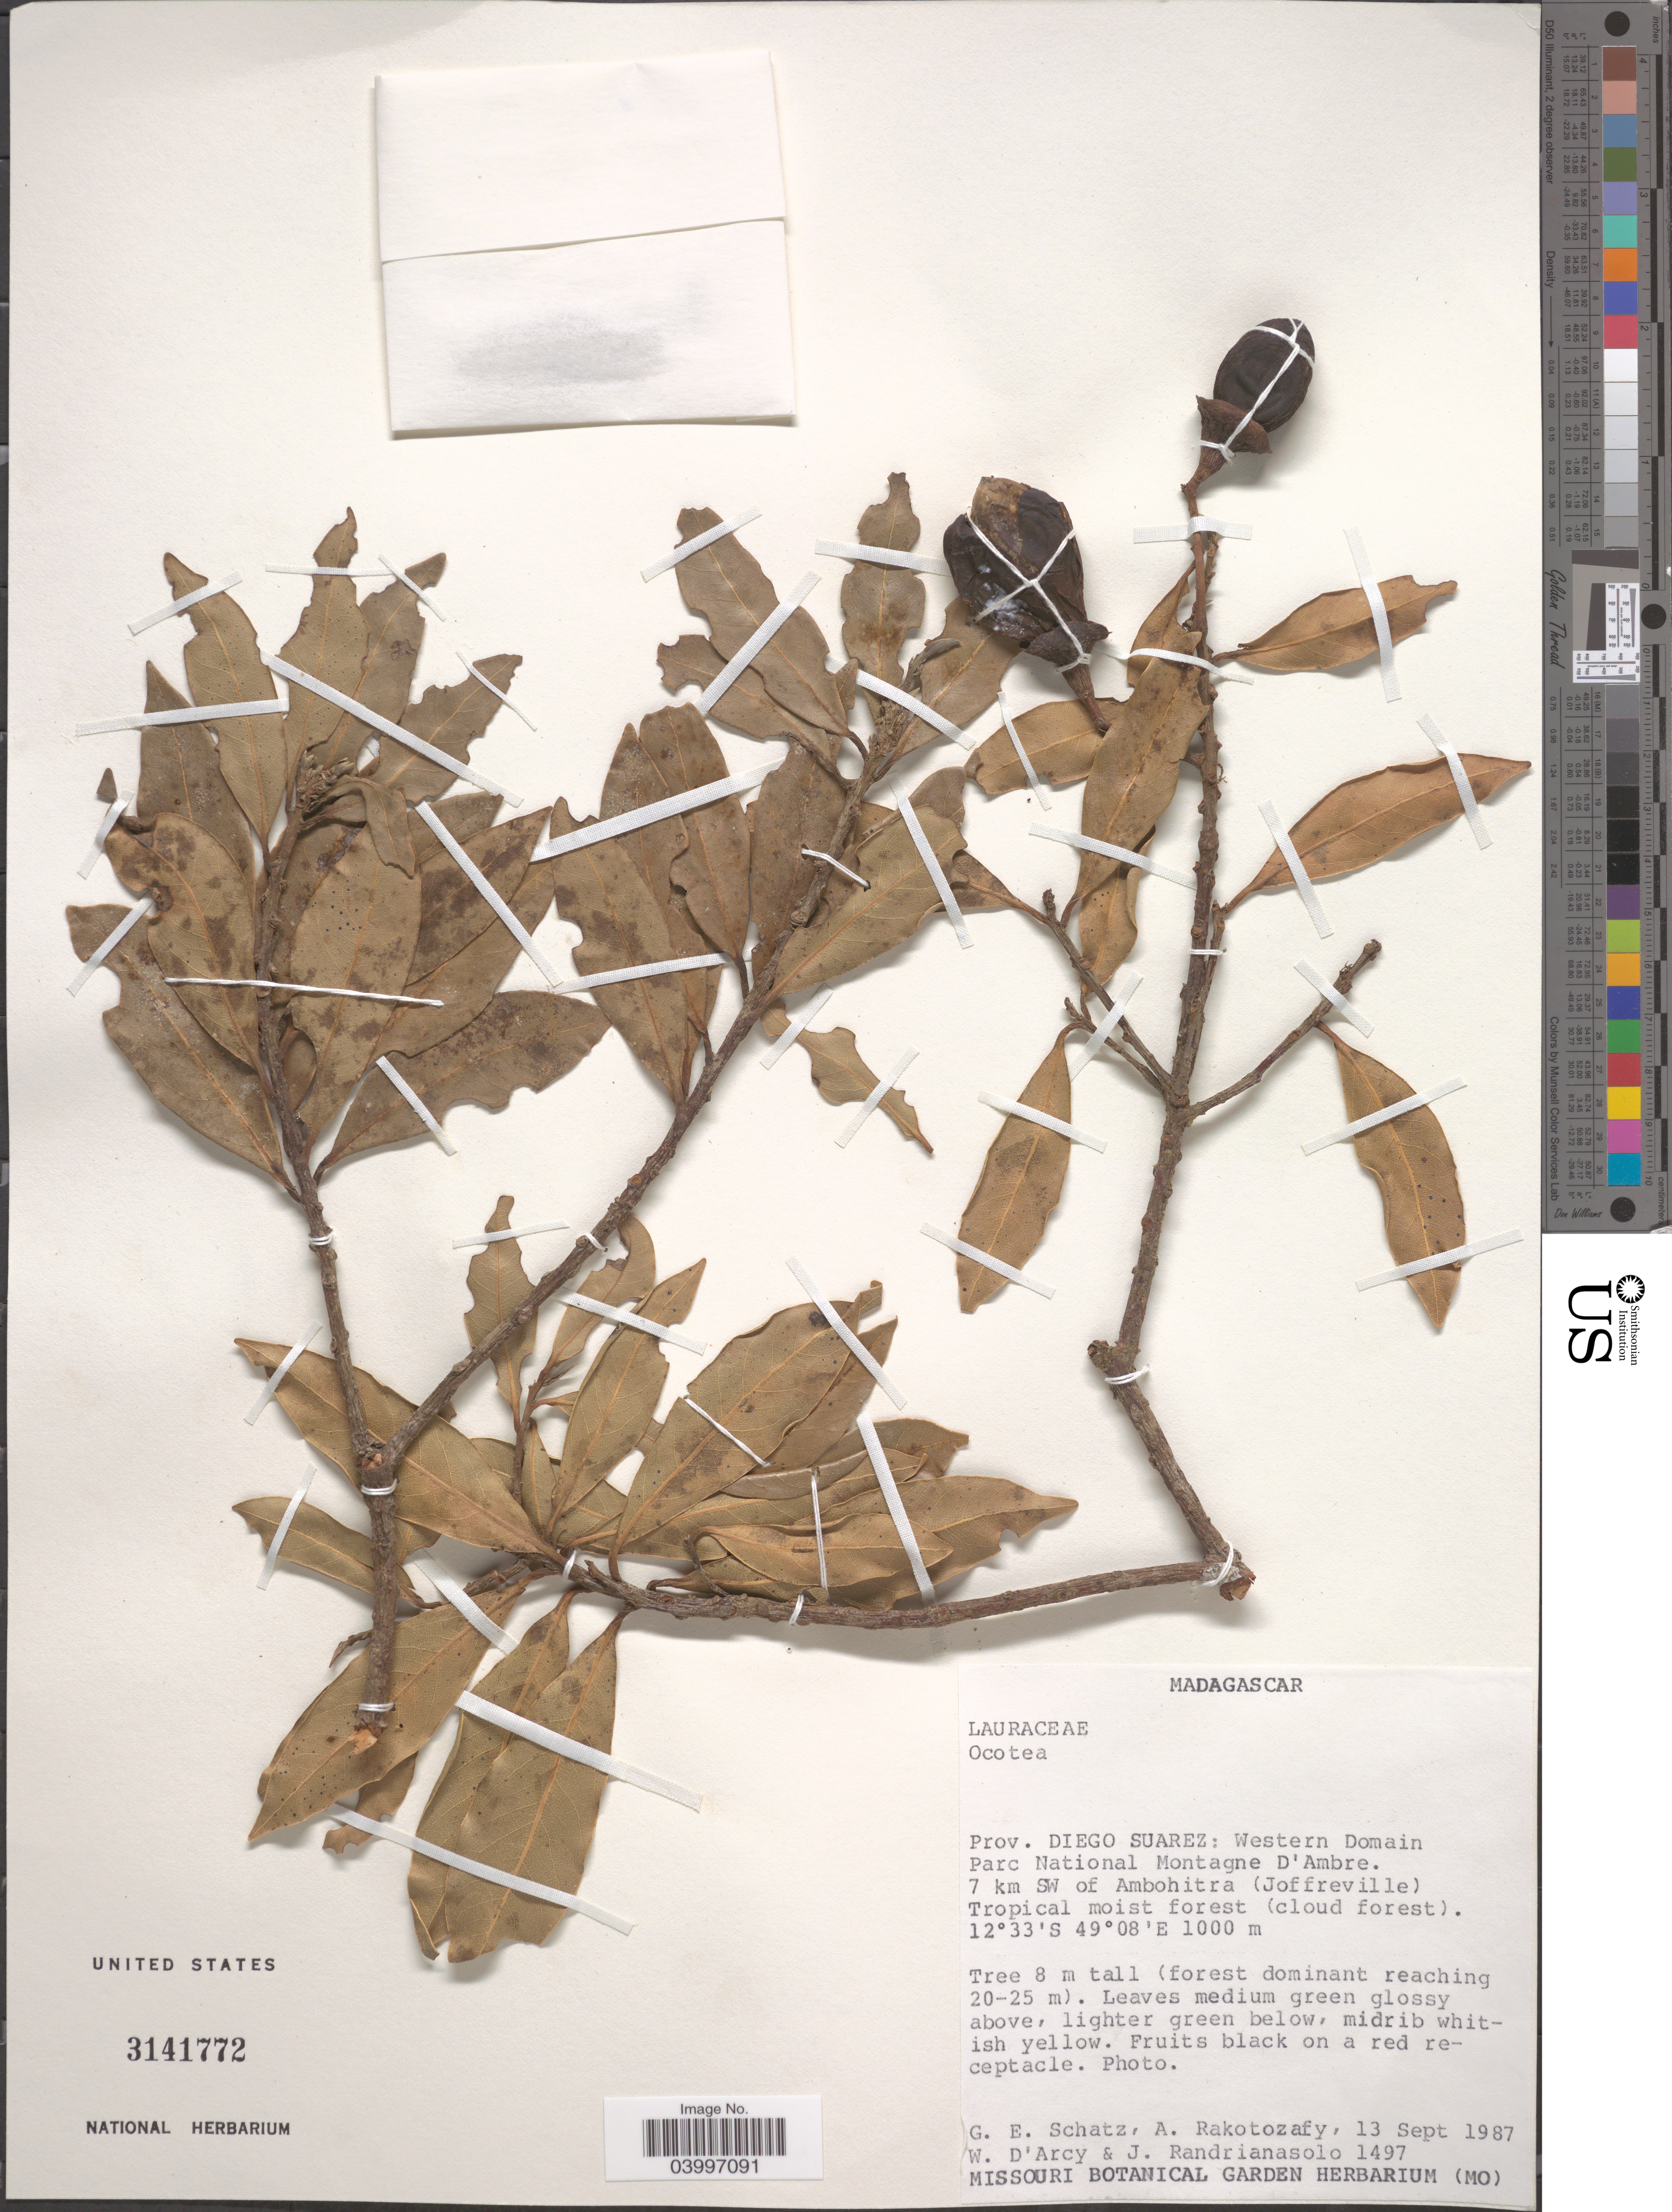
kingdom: Plantae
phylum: Tracheophyta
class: Magnoliopsida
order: Laurales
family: Lauraceae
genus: Ocotea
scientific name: Ocotea sp.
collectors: G. Schatz, A. Rakotozafy, W. G. D'Arcy & J. Randrianasolo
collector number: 1497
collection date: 1987-09-13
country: Madagascar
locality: Prov. Diego Suarez: Western Domain Parc National Montagne D'Ambre. 7 km SW of Ambohitra (Joffreville).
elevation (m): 1000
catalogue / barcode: US 3141772